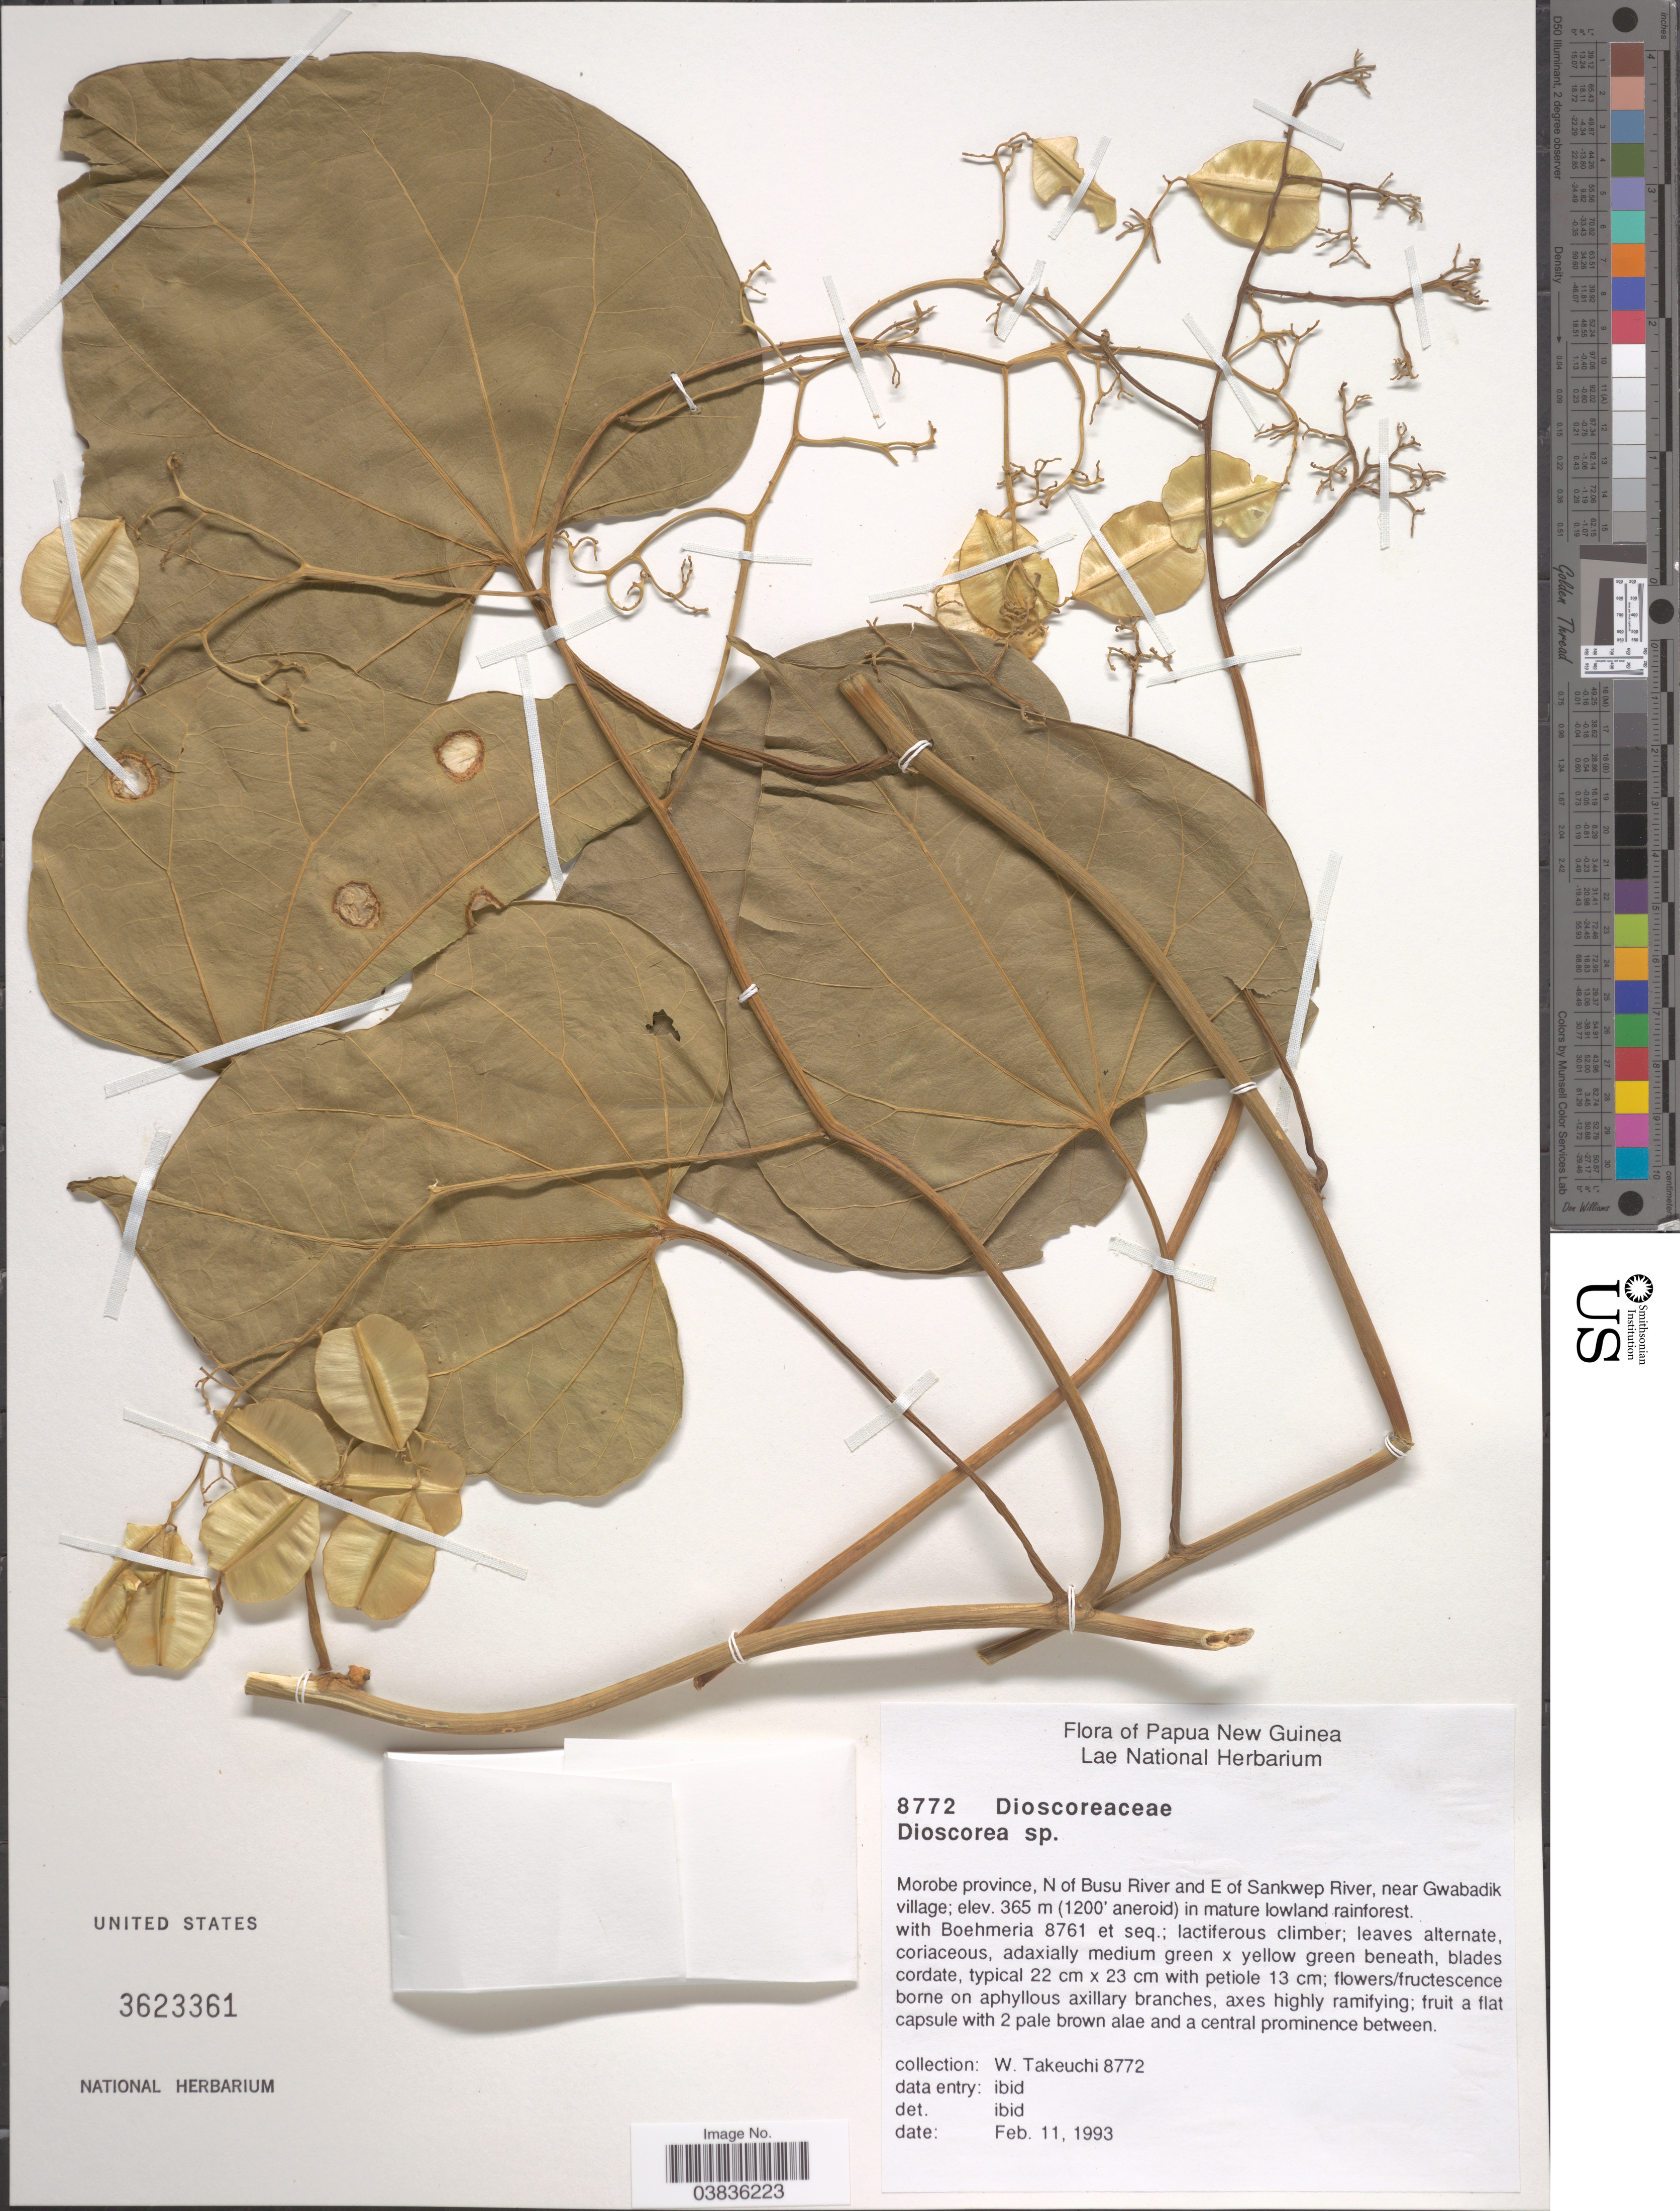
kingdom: Plantae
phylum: Tracheophyta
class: Liliopsida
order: Dioscoreales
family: Dioscoreaceae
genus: Dioscorea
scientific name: Dioscorea sp.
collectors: W. Takeuchi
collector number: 8772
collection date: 1993-02-11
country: Papua New Guinea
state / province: Morobe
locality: N of Busu River and E of Sankwep River, near Gwabadik village.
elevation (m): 365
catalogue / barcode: US 3623361